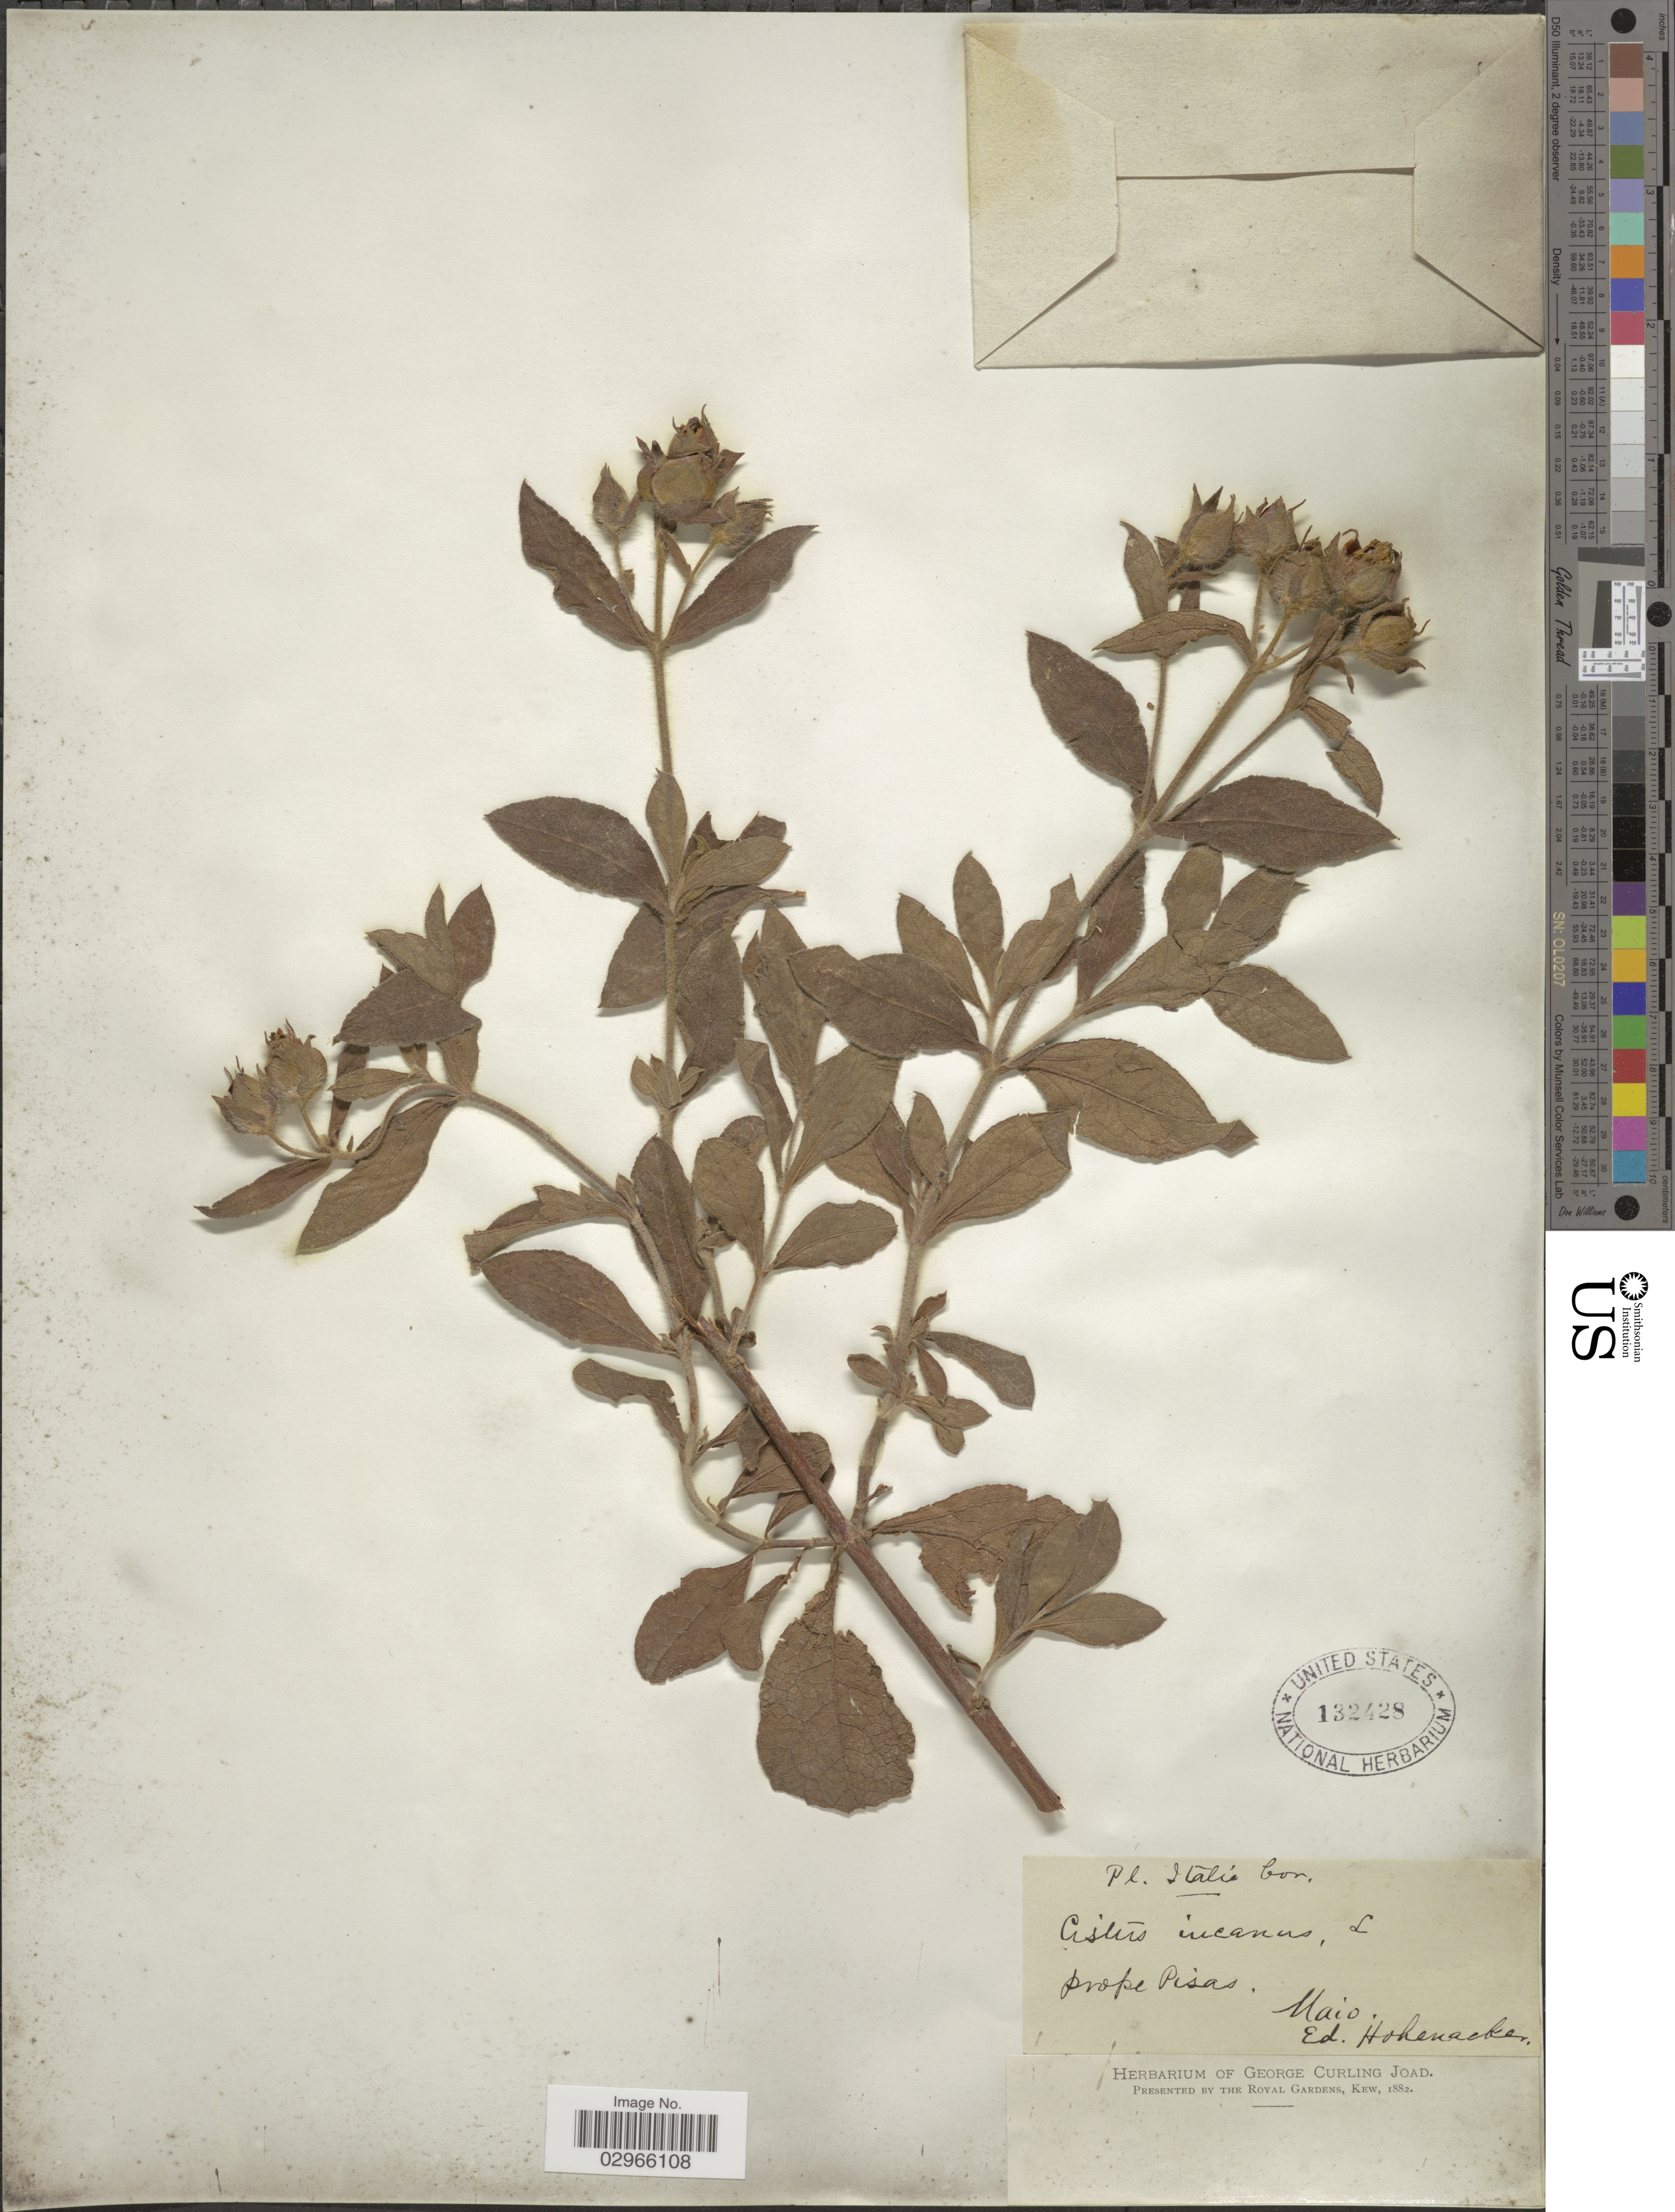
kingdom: Plantae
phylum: Tracheophyta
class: Magnoliopsida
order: Malvales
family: Cistaceae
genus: Cistus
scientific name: Cistus incanus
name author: L.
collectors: E. Hohenacker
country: Cape Verde Islands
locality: Prope Pisas. Maio.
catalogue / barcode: US 132428